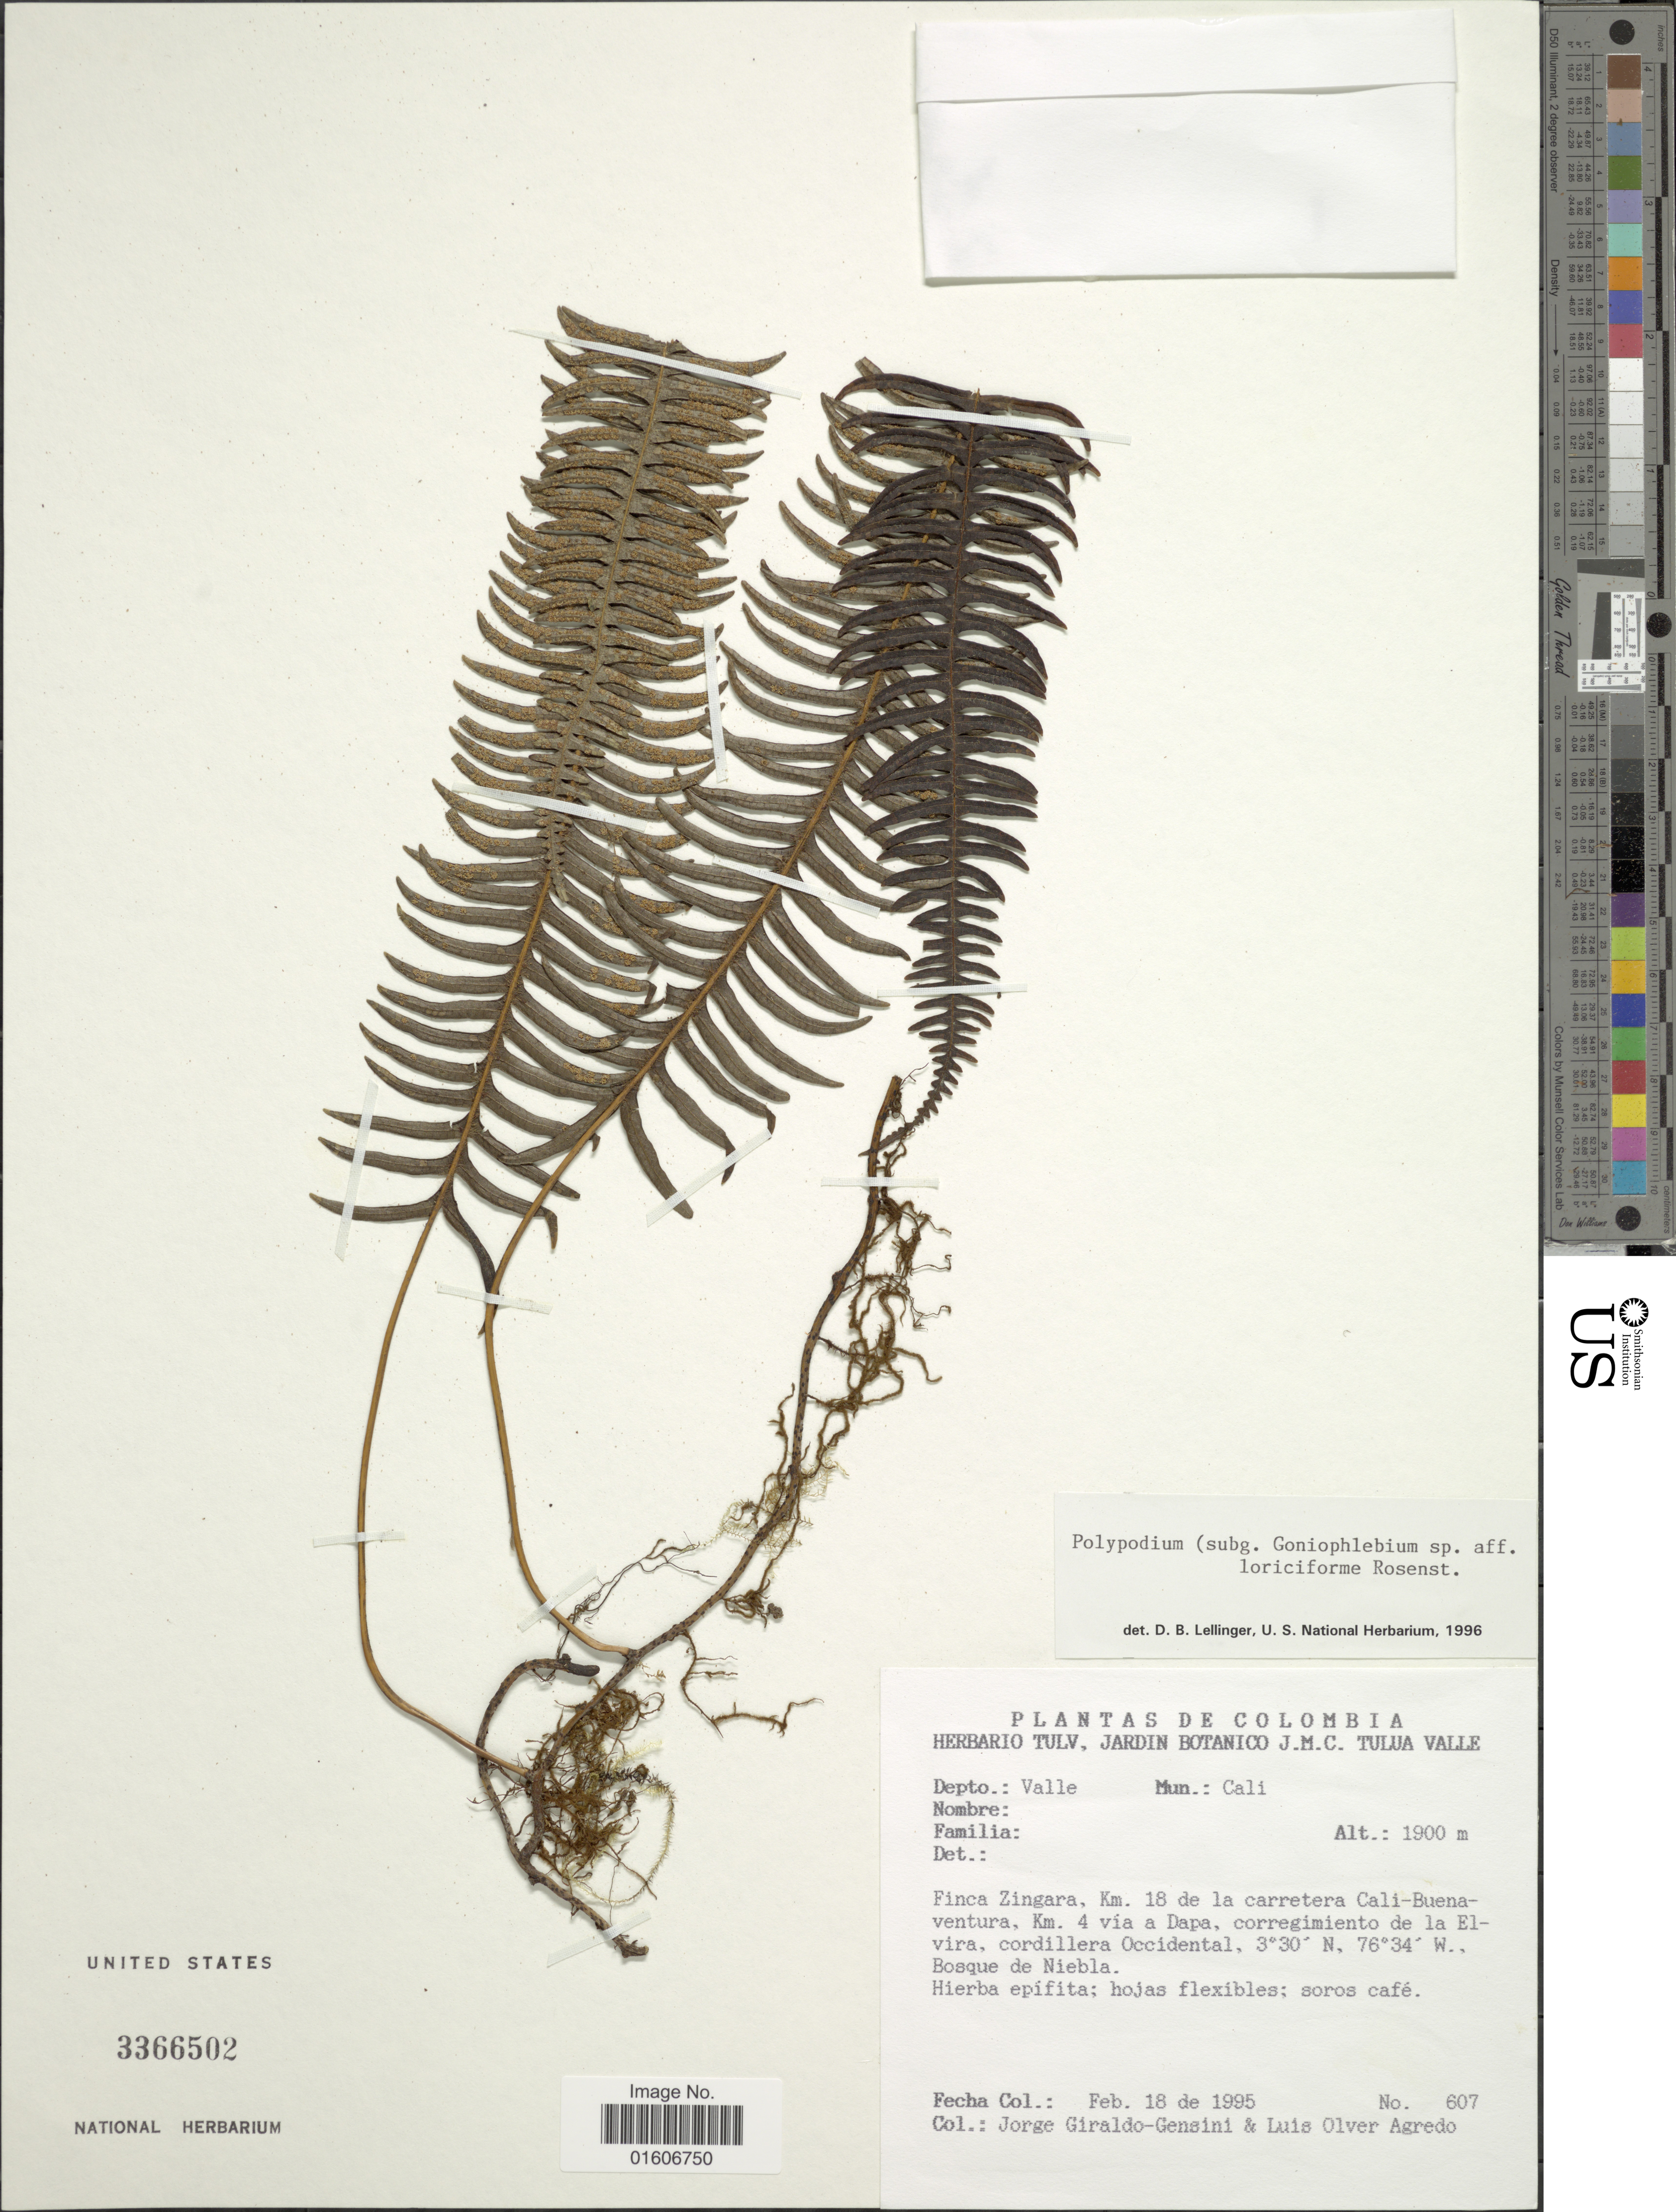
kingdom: Plantae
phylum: Tracheophyta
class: Polypodiopsida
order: Polypodiales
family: Polypodiaceae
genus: Serpocaulon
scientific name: Serpocaulon loriciforme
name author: (Rosenst.) A.R. Sm.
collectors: J. Giraldo-Gensini & L. O. Agredo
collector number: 607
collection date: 1995-02-18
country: Colombia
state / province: Valle del Cauca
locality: Depto: Valle, Mun: Cali, Dinca Zingara, Km. 18 de la carretera Cali-Buenaventura, Km 4 via a Dapa, corrigimiento de la Elvira, Cordillera Occidental, Bosque de Niebla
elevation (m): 1900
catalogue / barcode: US 3366502